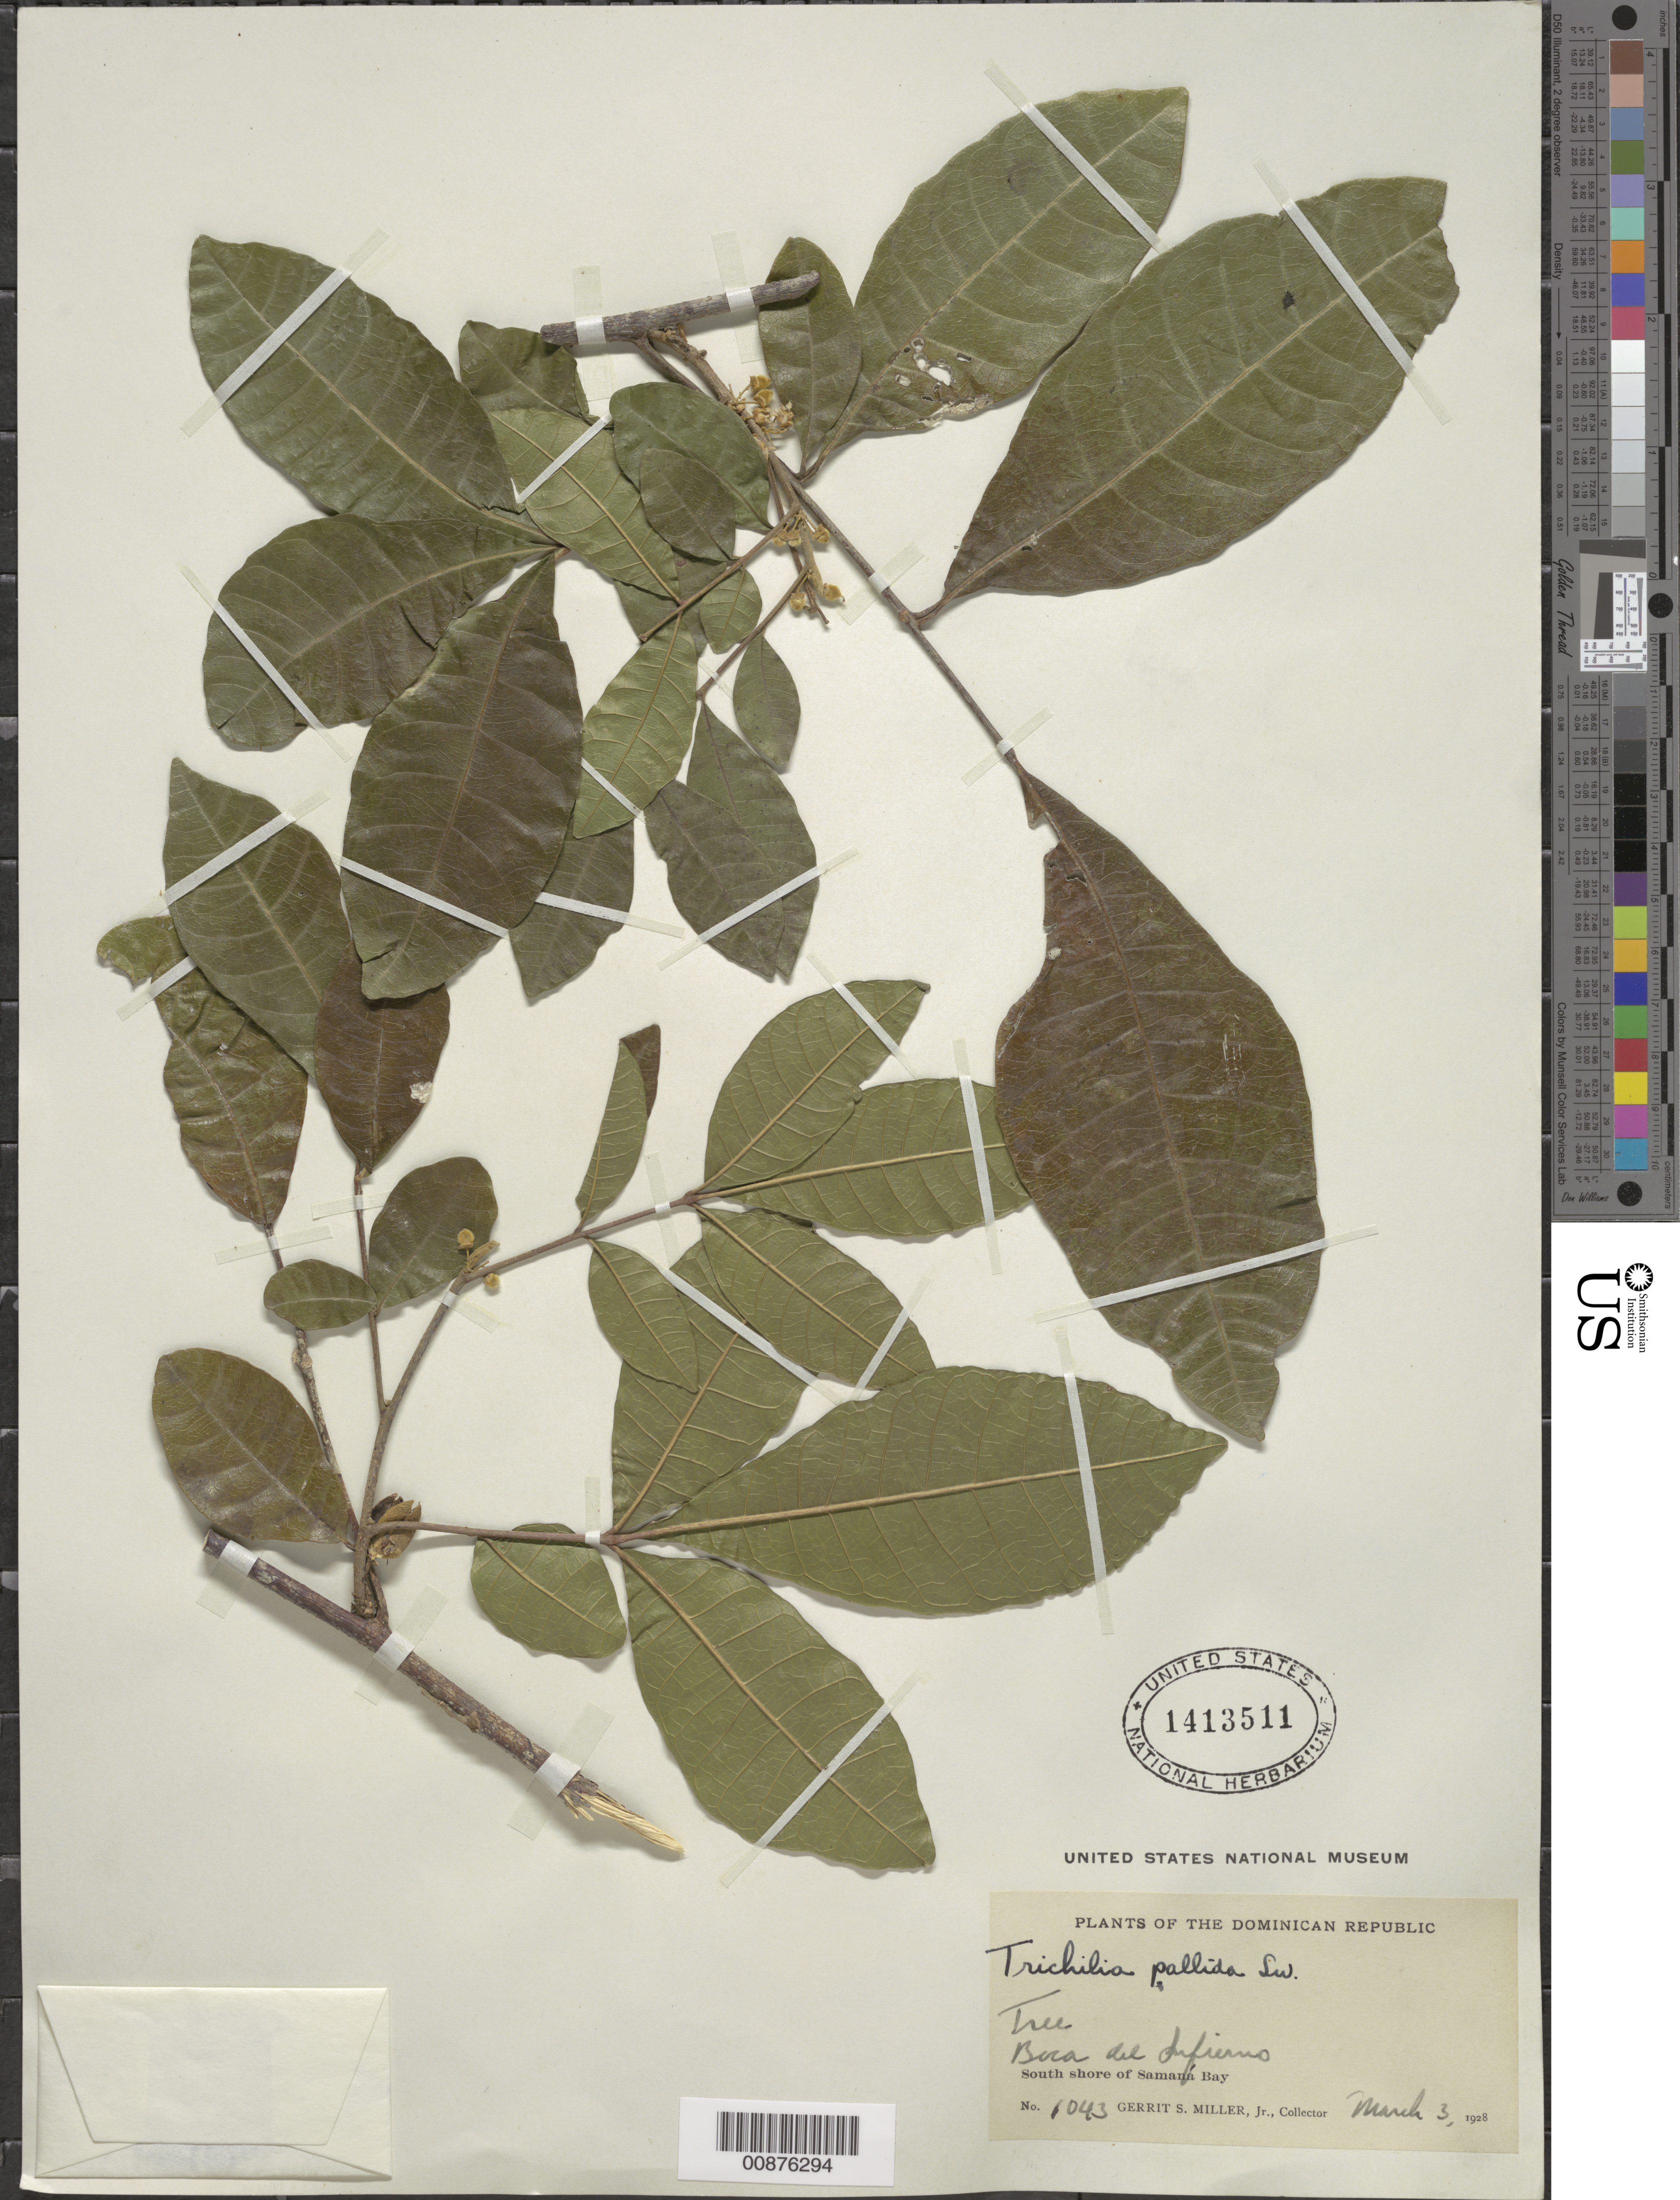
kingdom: Plantae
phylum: Tracheophyta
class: Magnoliopsida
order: Sapindales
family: Meliaceae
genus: Trichilia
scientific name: Trichilia pallida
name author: Sw.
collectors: G. S. Miller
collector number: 1043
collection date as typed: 03 Mar 1928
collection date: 1928-03-03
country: Dominican Republic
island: Hispaniola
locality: South shore of Samaná Bay, Boca del Infierno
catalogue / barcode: US 1413511